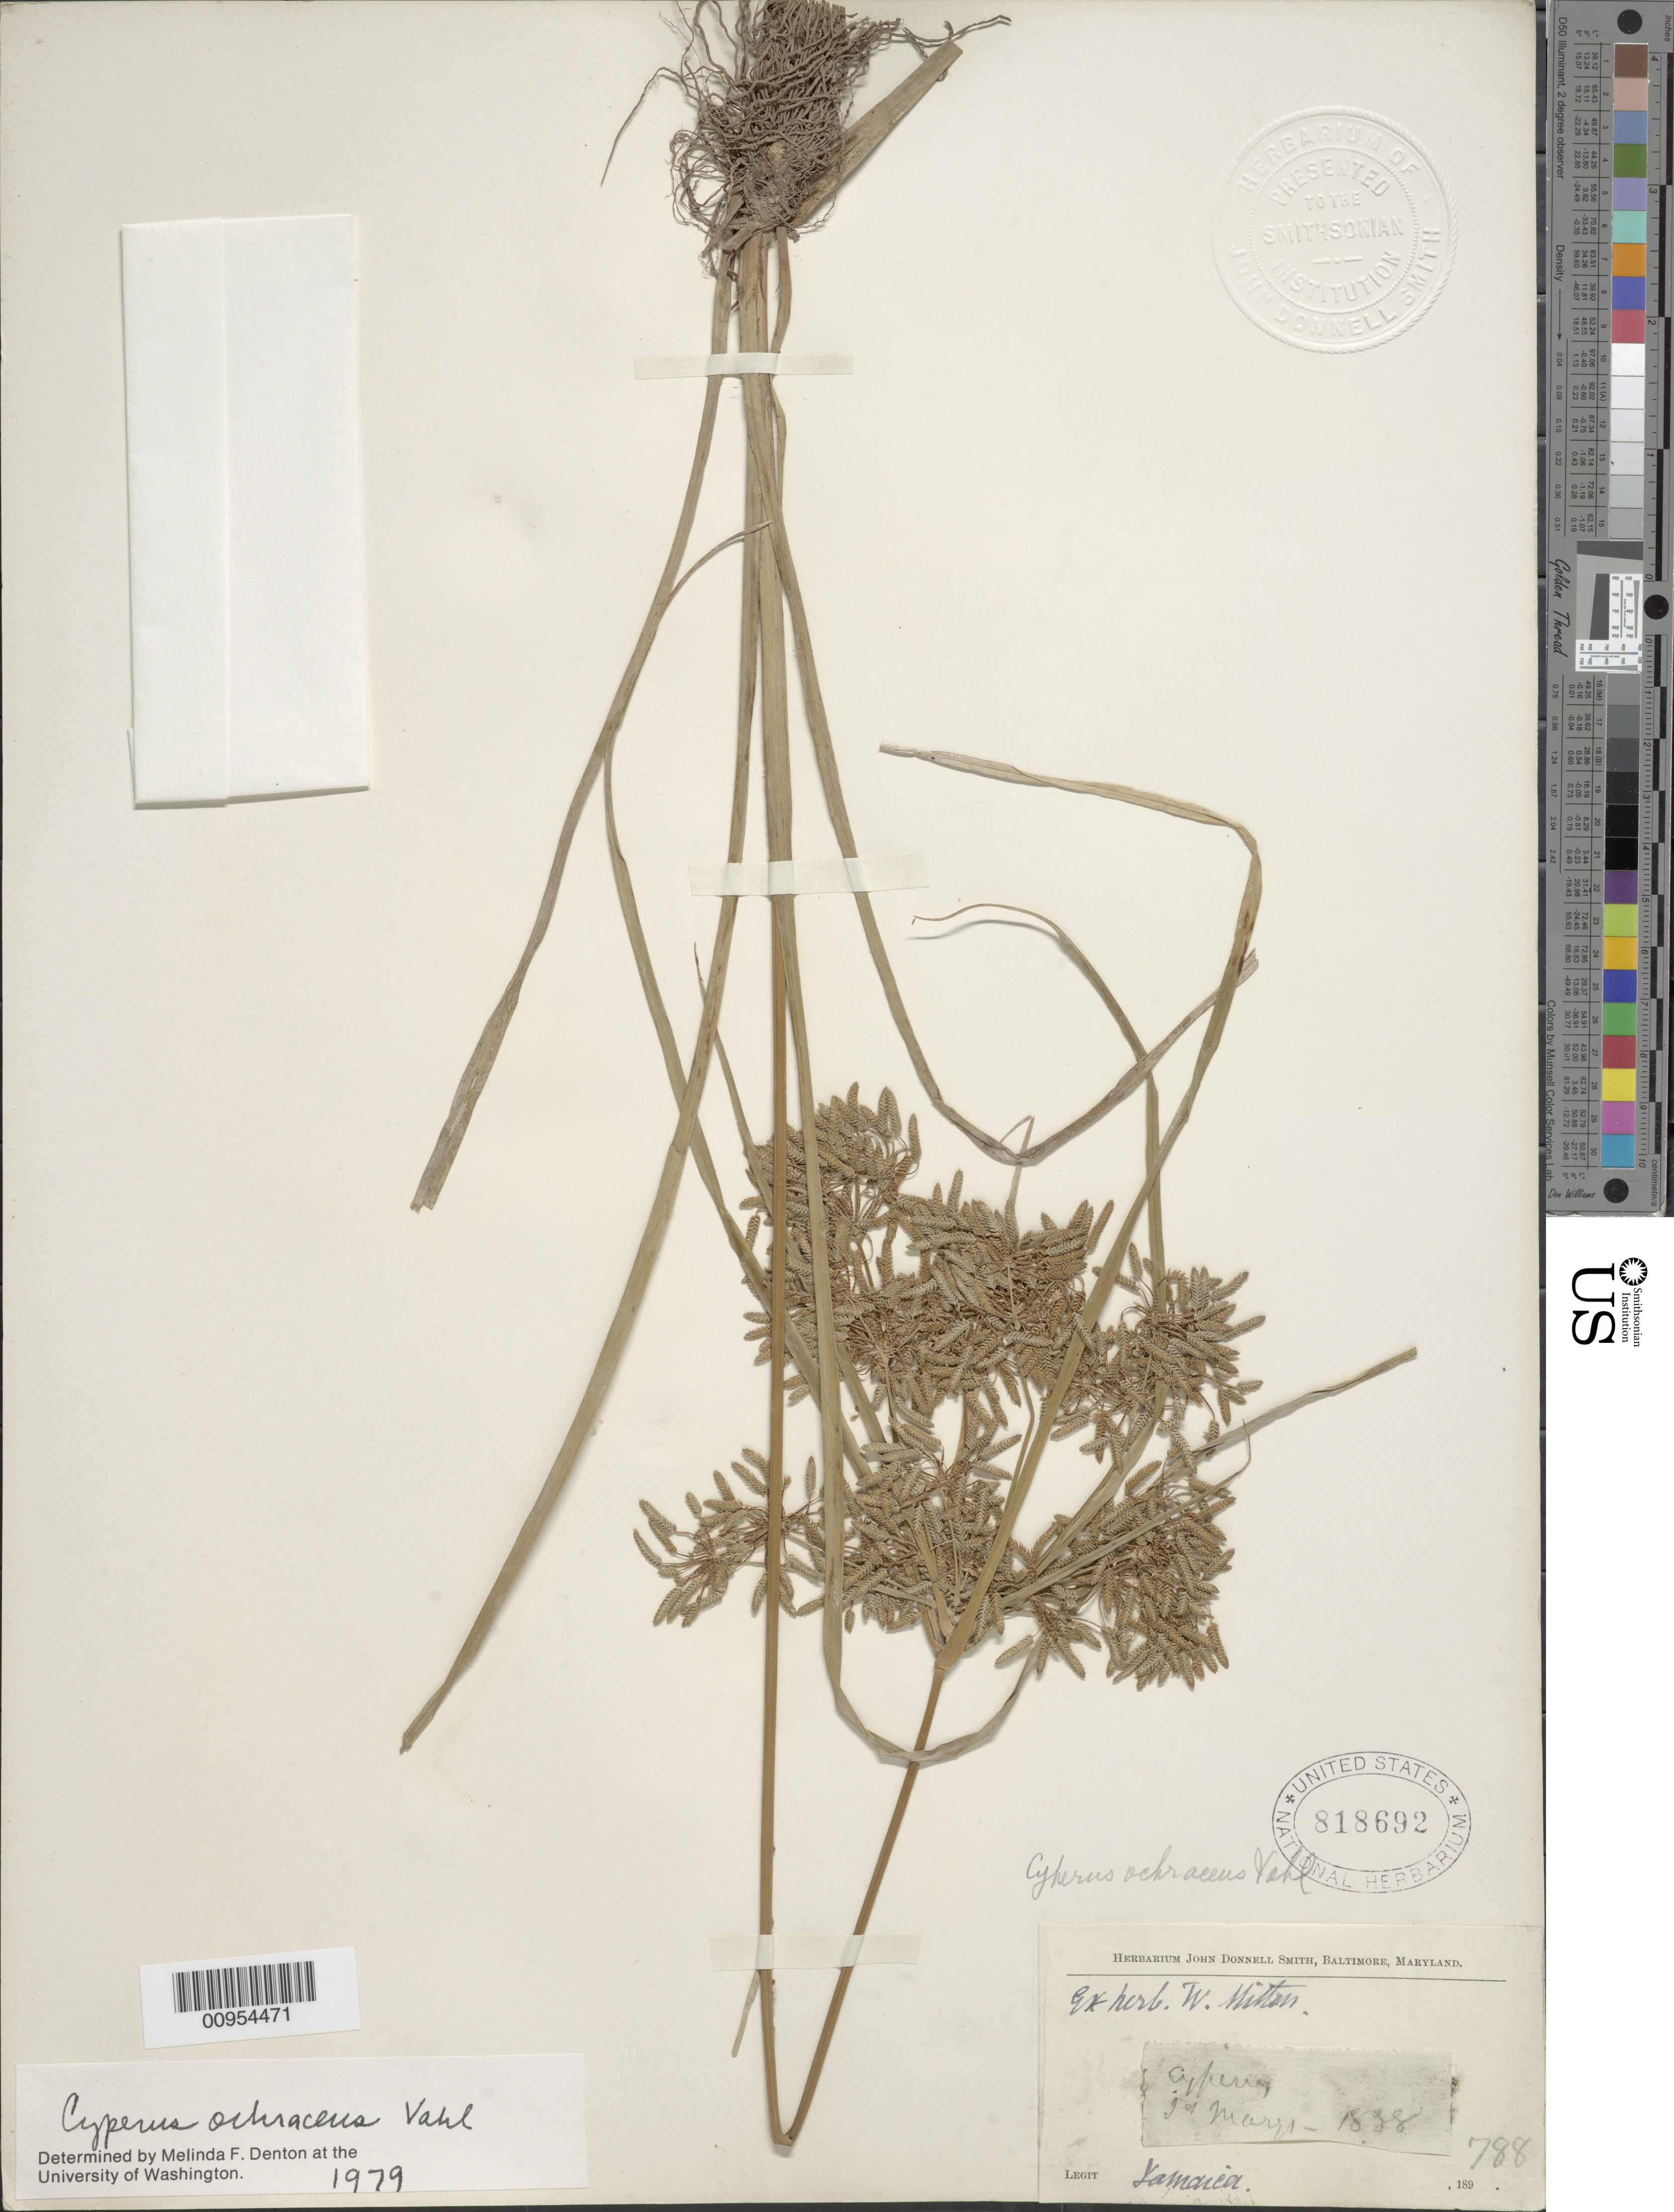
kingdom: Plantae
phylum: Tracheophyta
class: Liliopsida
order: Poales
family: Cyperaceae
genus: Cyperus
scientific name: Cyperus ochraceus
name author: Vahl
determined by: Denton, M. F.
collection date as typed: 1888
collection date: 1888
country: Jamaica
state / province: Saint Mary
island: Jamaica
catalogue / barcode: US 818692